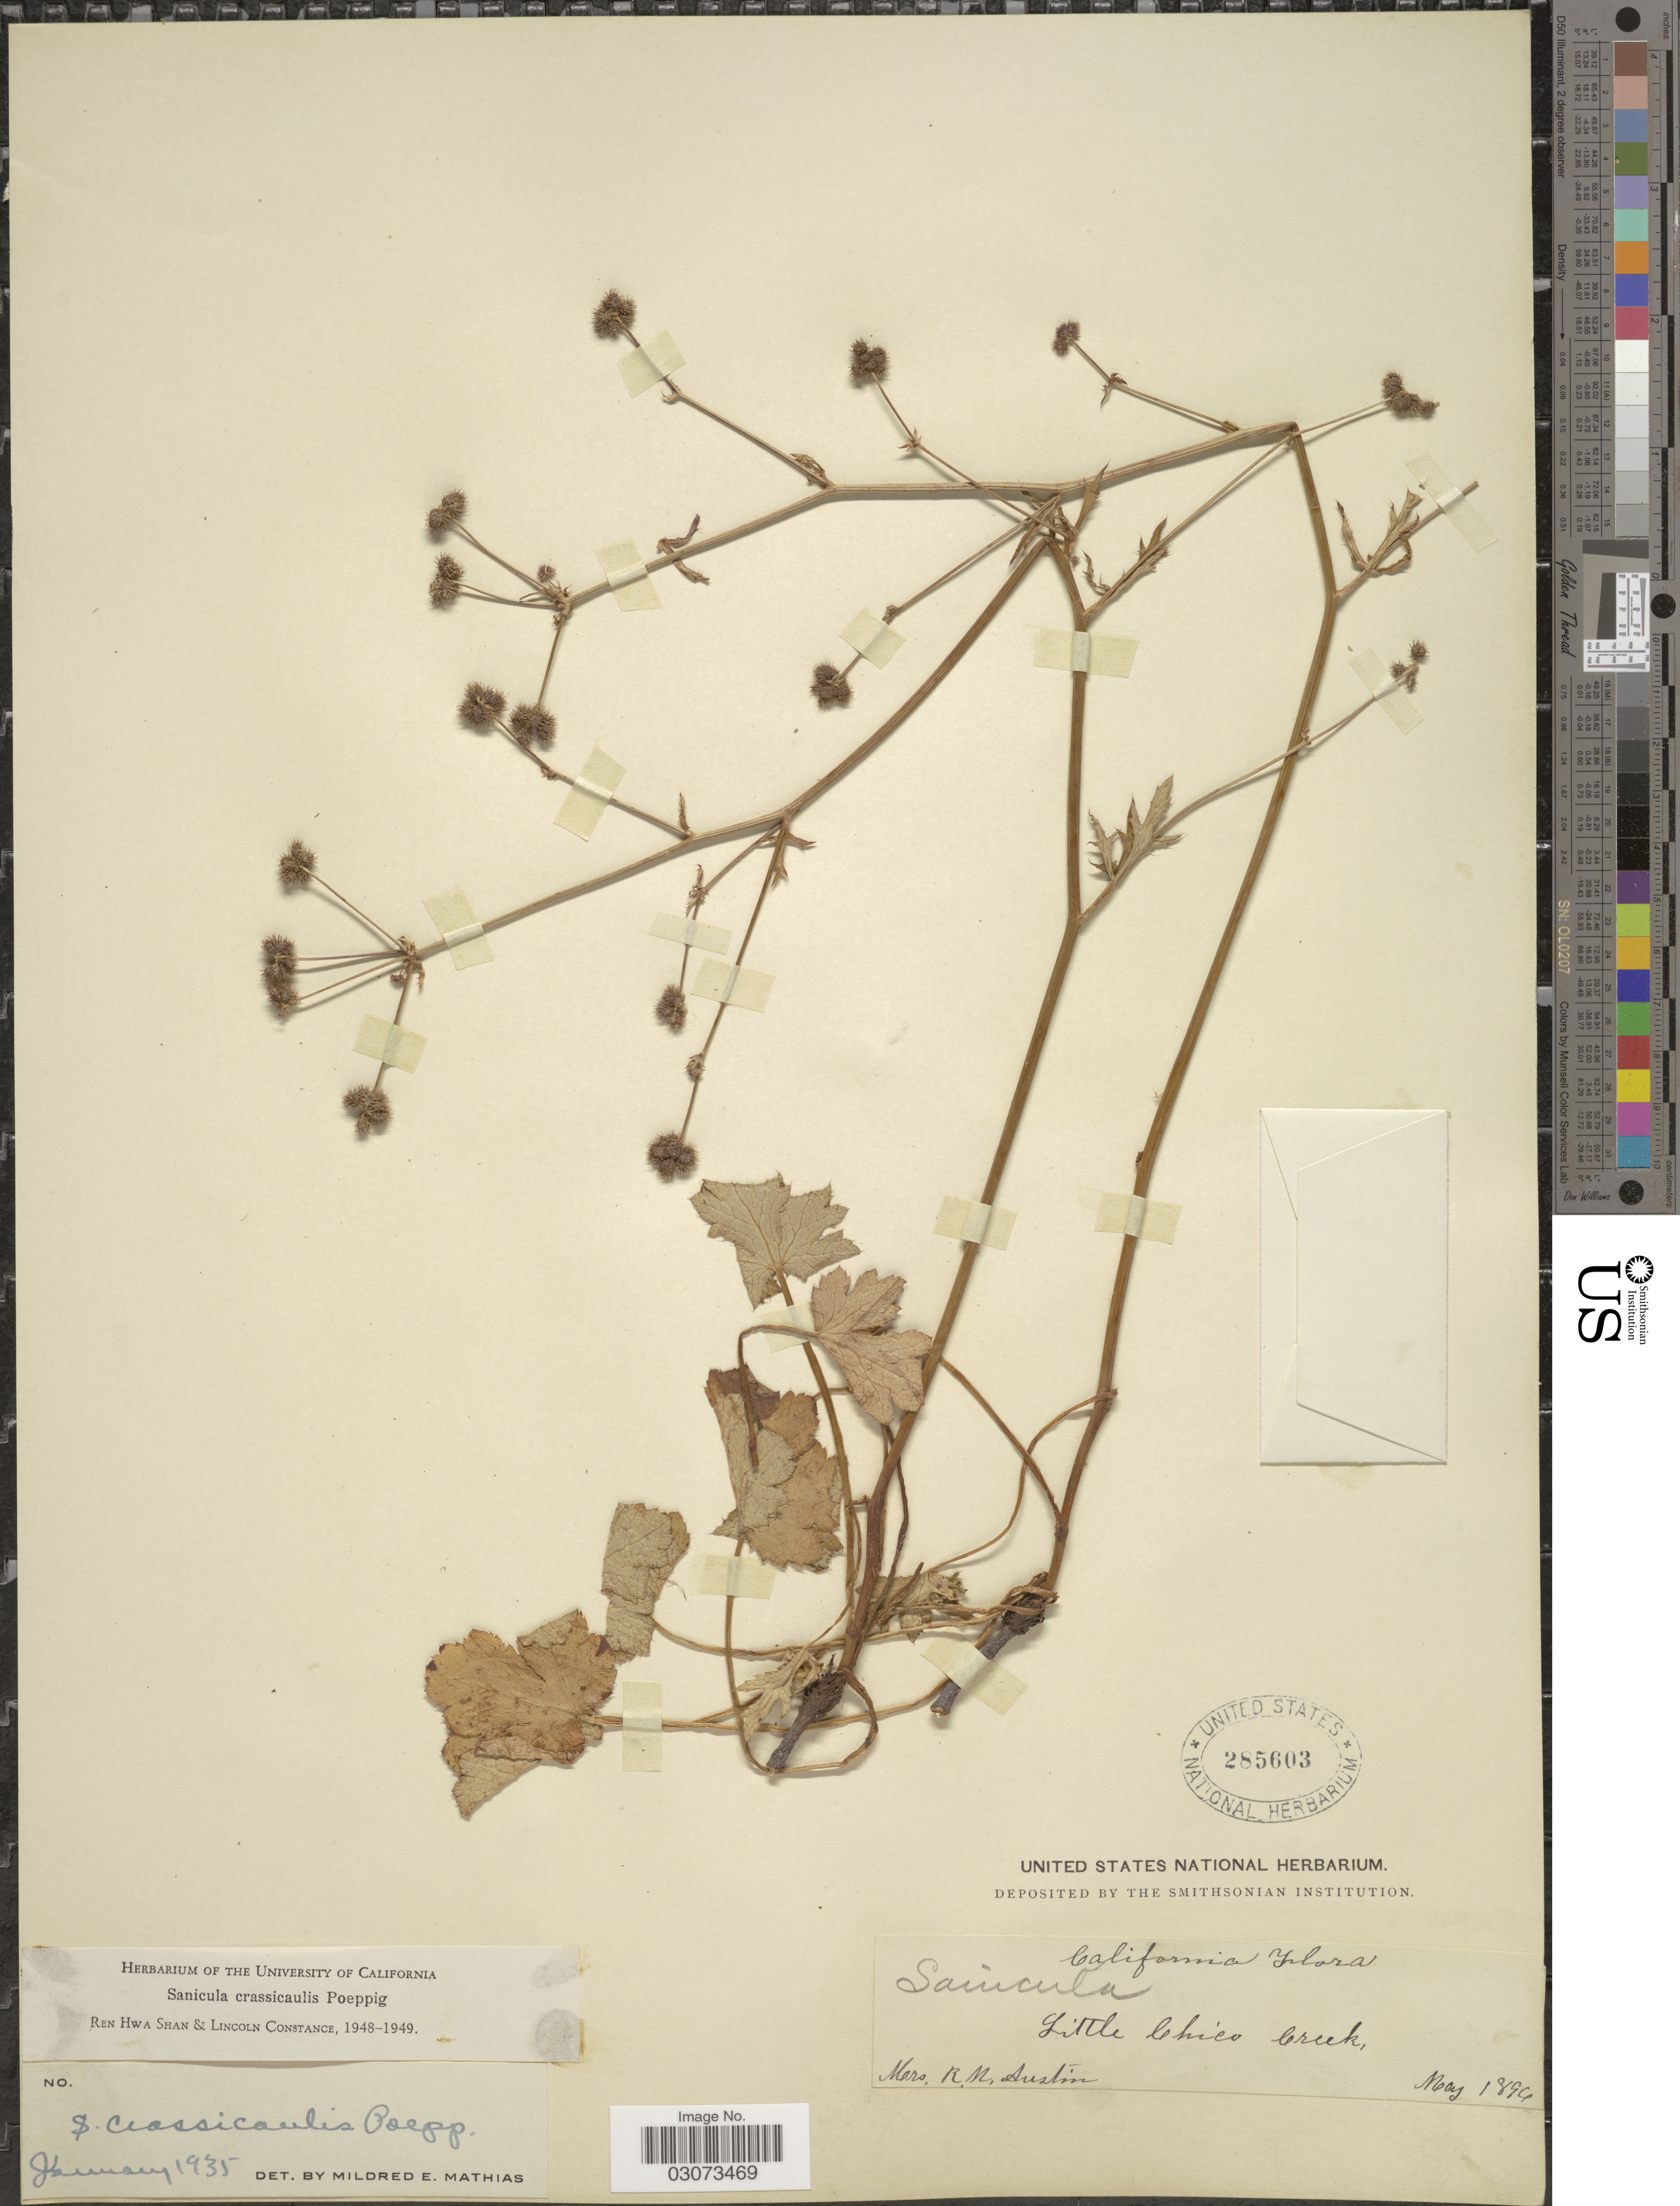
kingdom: Plantae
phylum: Tracheophyta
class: Magnoliopsida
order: Apiales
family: Apiaceae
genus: Sanicula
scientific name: Sanicula crassicaulis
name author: Poepp. ex DC.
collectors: R. Austin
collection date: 1896-05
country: United States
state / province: California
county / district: Butte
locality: Little Chico Creek.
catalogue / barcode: US 285603